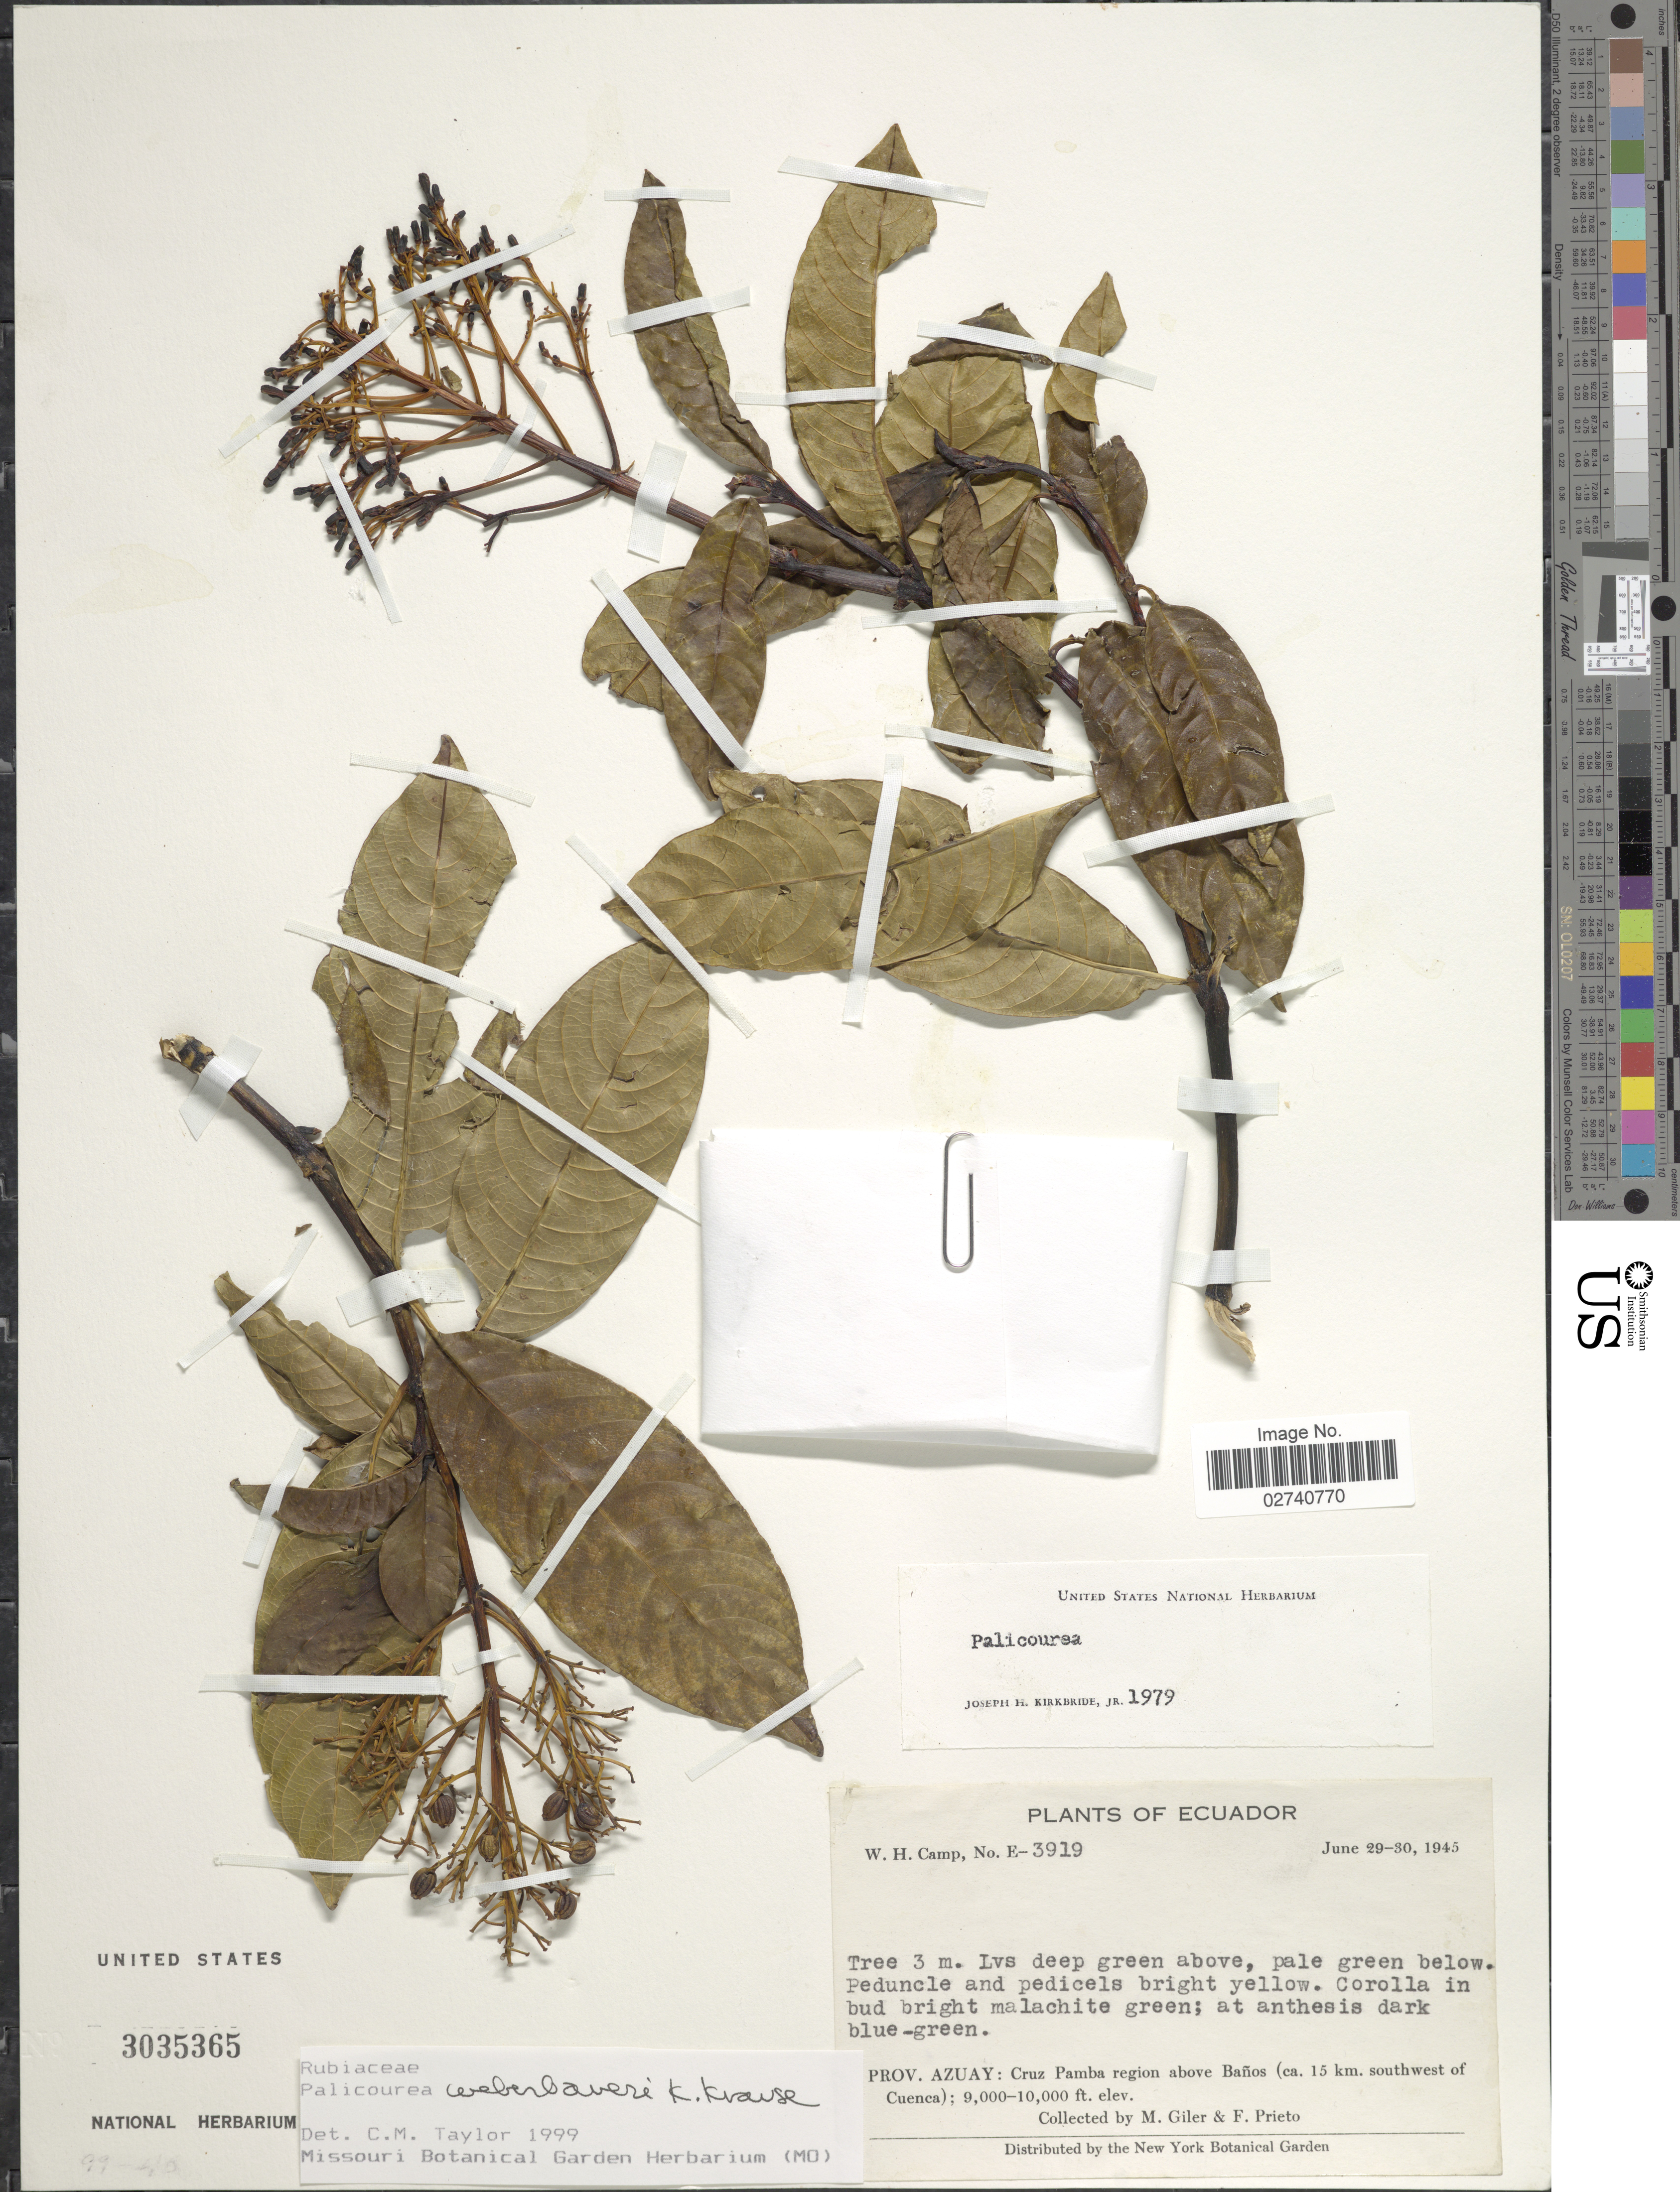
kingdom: Plantae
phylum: Tracheophyta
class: Magnoliopsida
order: Gentianales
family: Rubiaceae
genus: Palicourea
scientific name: Palicourea weberbaueri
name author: K. Krause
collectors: W. H. Camp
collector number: E-3919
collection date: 1945-06-29/1945-06-30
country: Ecuador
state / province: Azuay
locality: Cruz Oamba region above Banos (ca. 15 km southwest of Cuenca)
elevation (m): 2743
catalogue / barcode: US 3035365